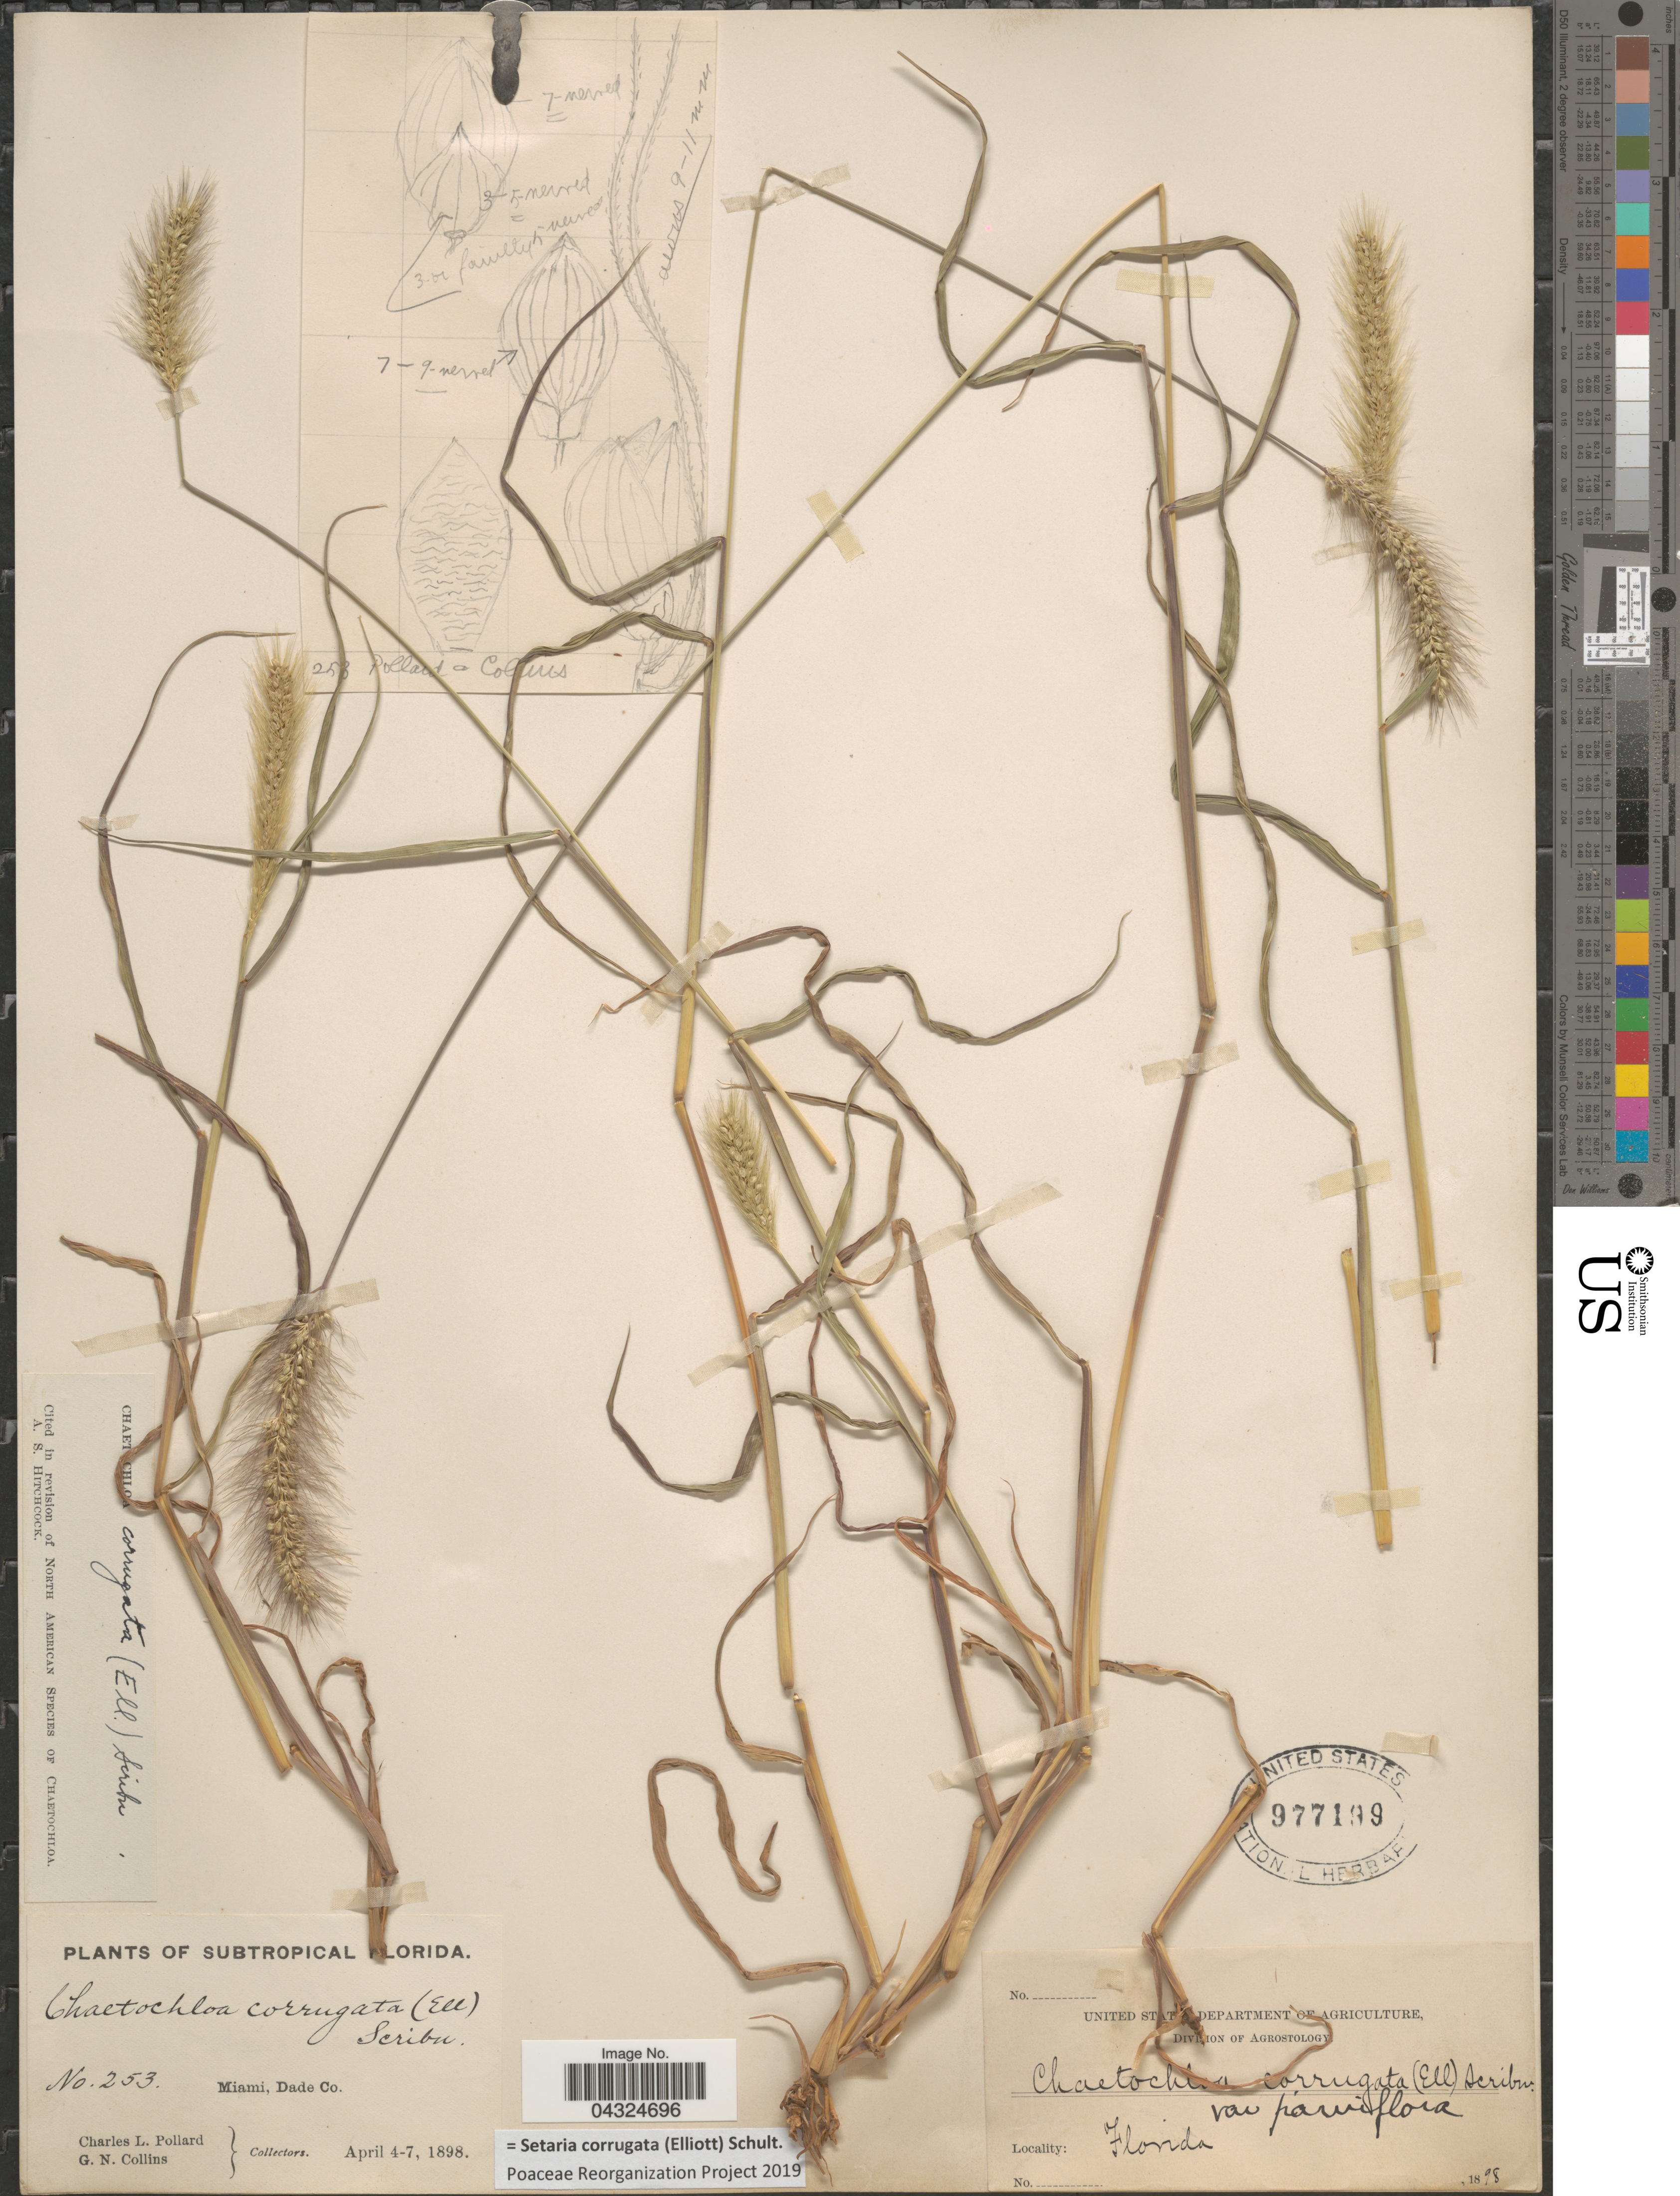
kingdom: Plantae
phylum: Tracheophyta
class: Liliopsida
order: Poales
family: Poaceae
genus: Setaria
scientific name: Setaria corrugata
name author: (Elliott) Schult.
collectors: C. L. Pollard & G. Collins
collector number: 253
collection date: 1898-04-04/1898-04-07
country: United States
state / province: Florida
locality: Subtropical Florida. Miami, Dade Co.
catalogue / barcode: US 977199